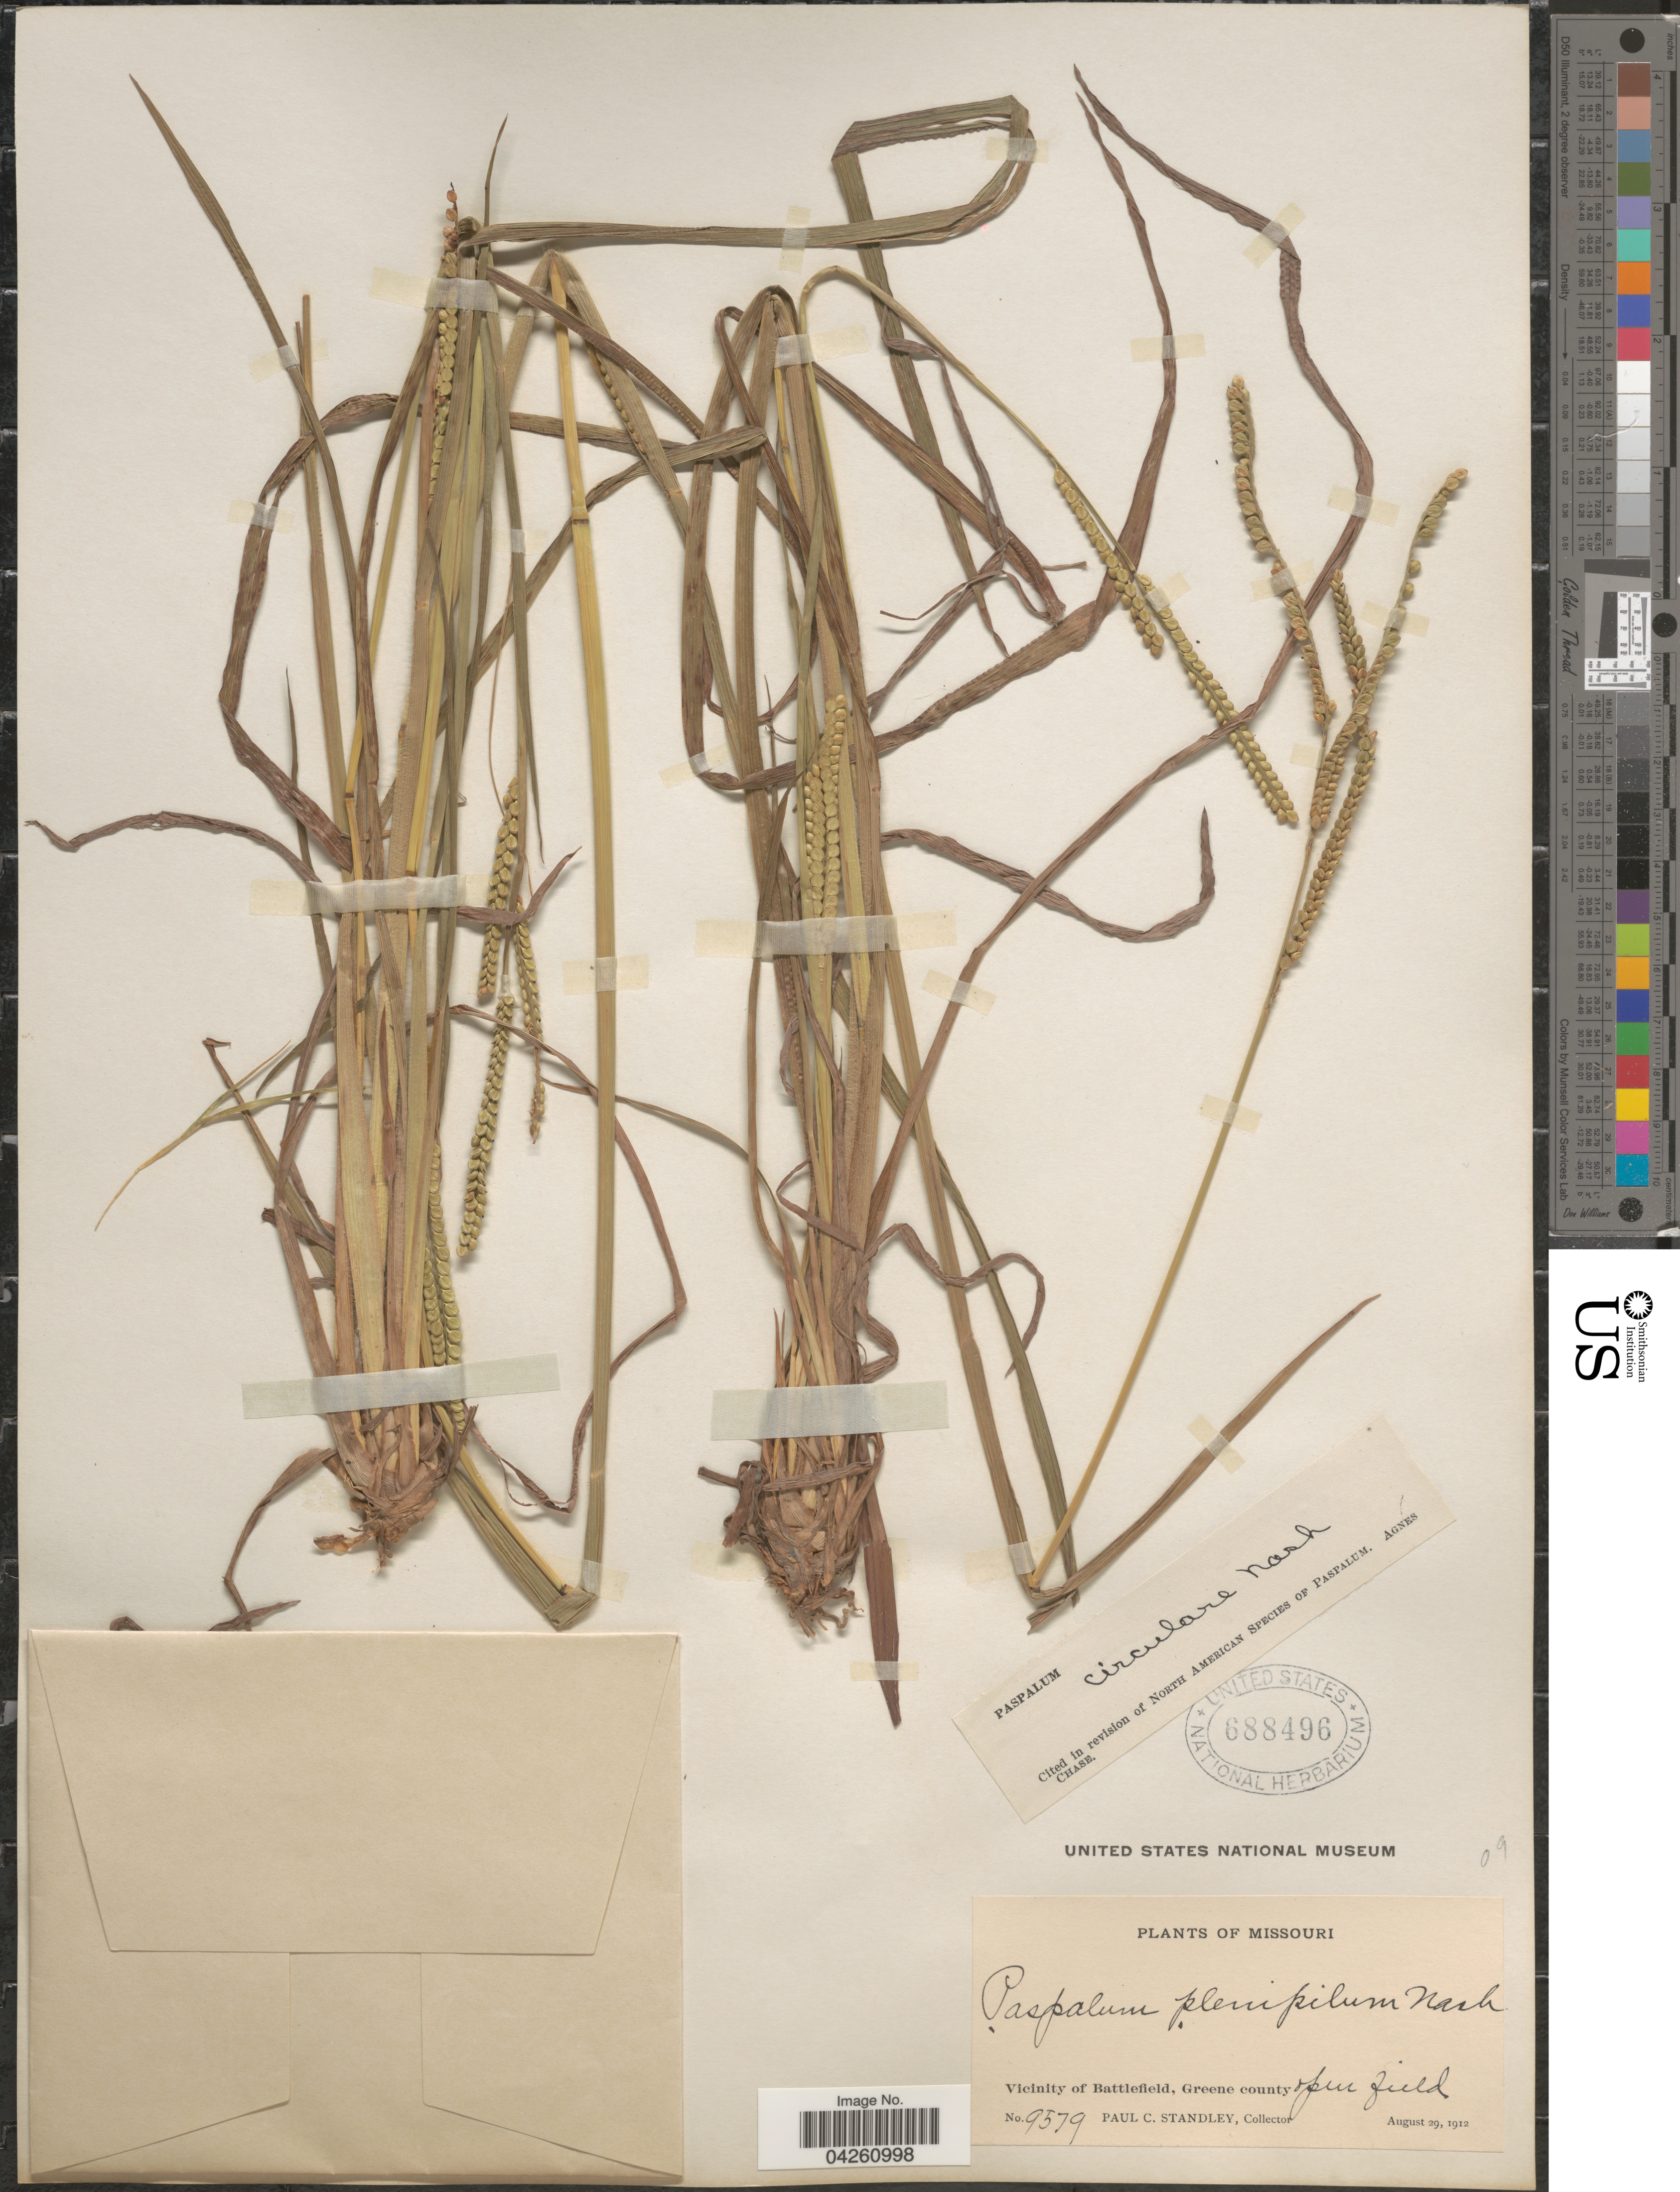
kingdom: Plantae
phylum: Tracheophyta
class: Liliopsida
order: Poales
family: Poaceae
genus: Paspalum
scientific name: Paspalum circulare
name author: Nash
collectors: P. C. Standley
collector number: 9579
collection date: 1912-08-29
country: United States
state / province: Missouri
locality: Vicinity of Battlefield, Green county. Open field.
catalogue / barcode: US 688496